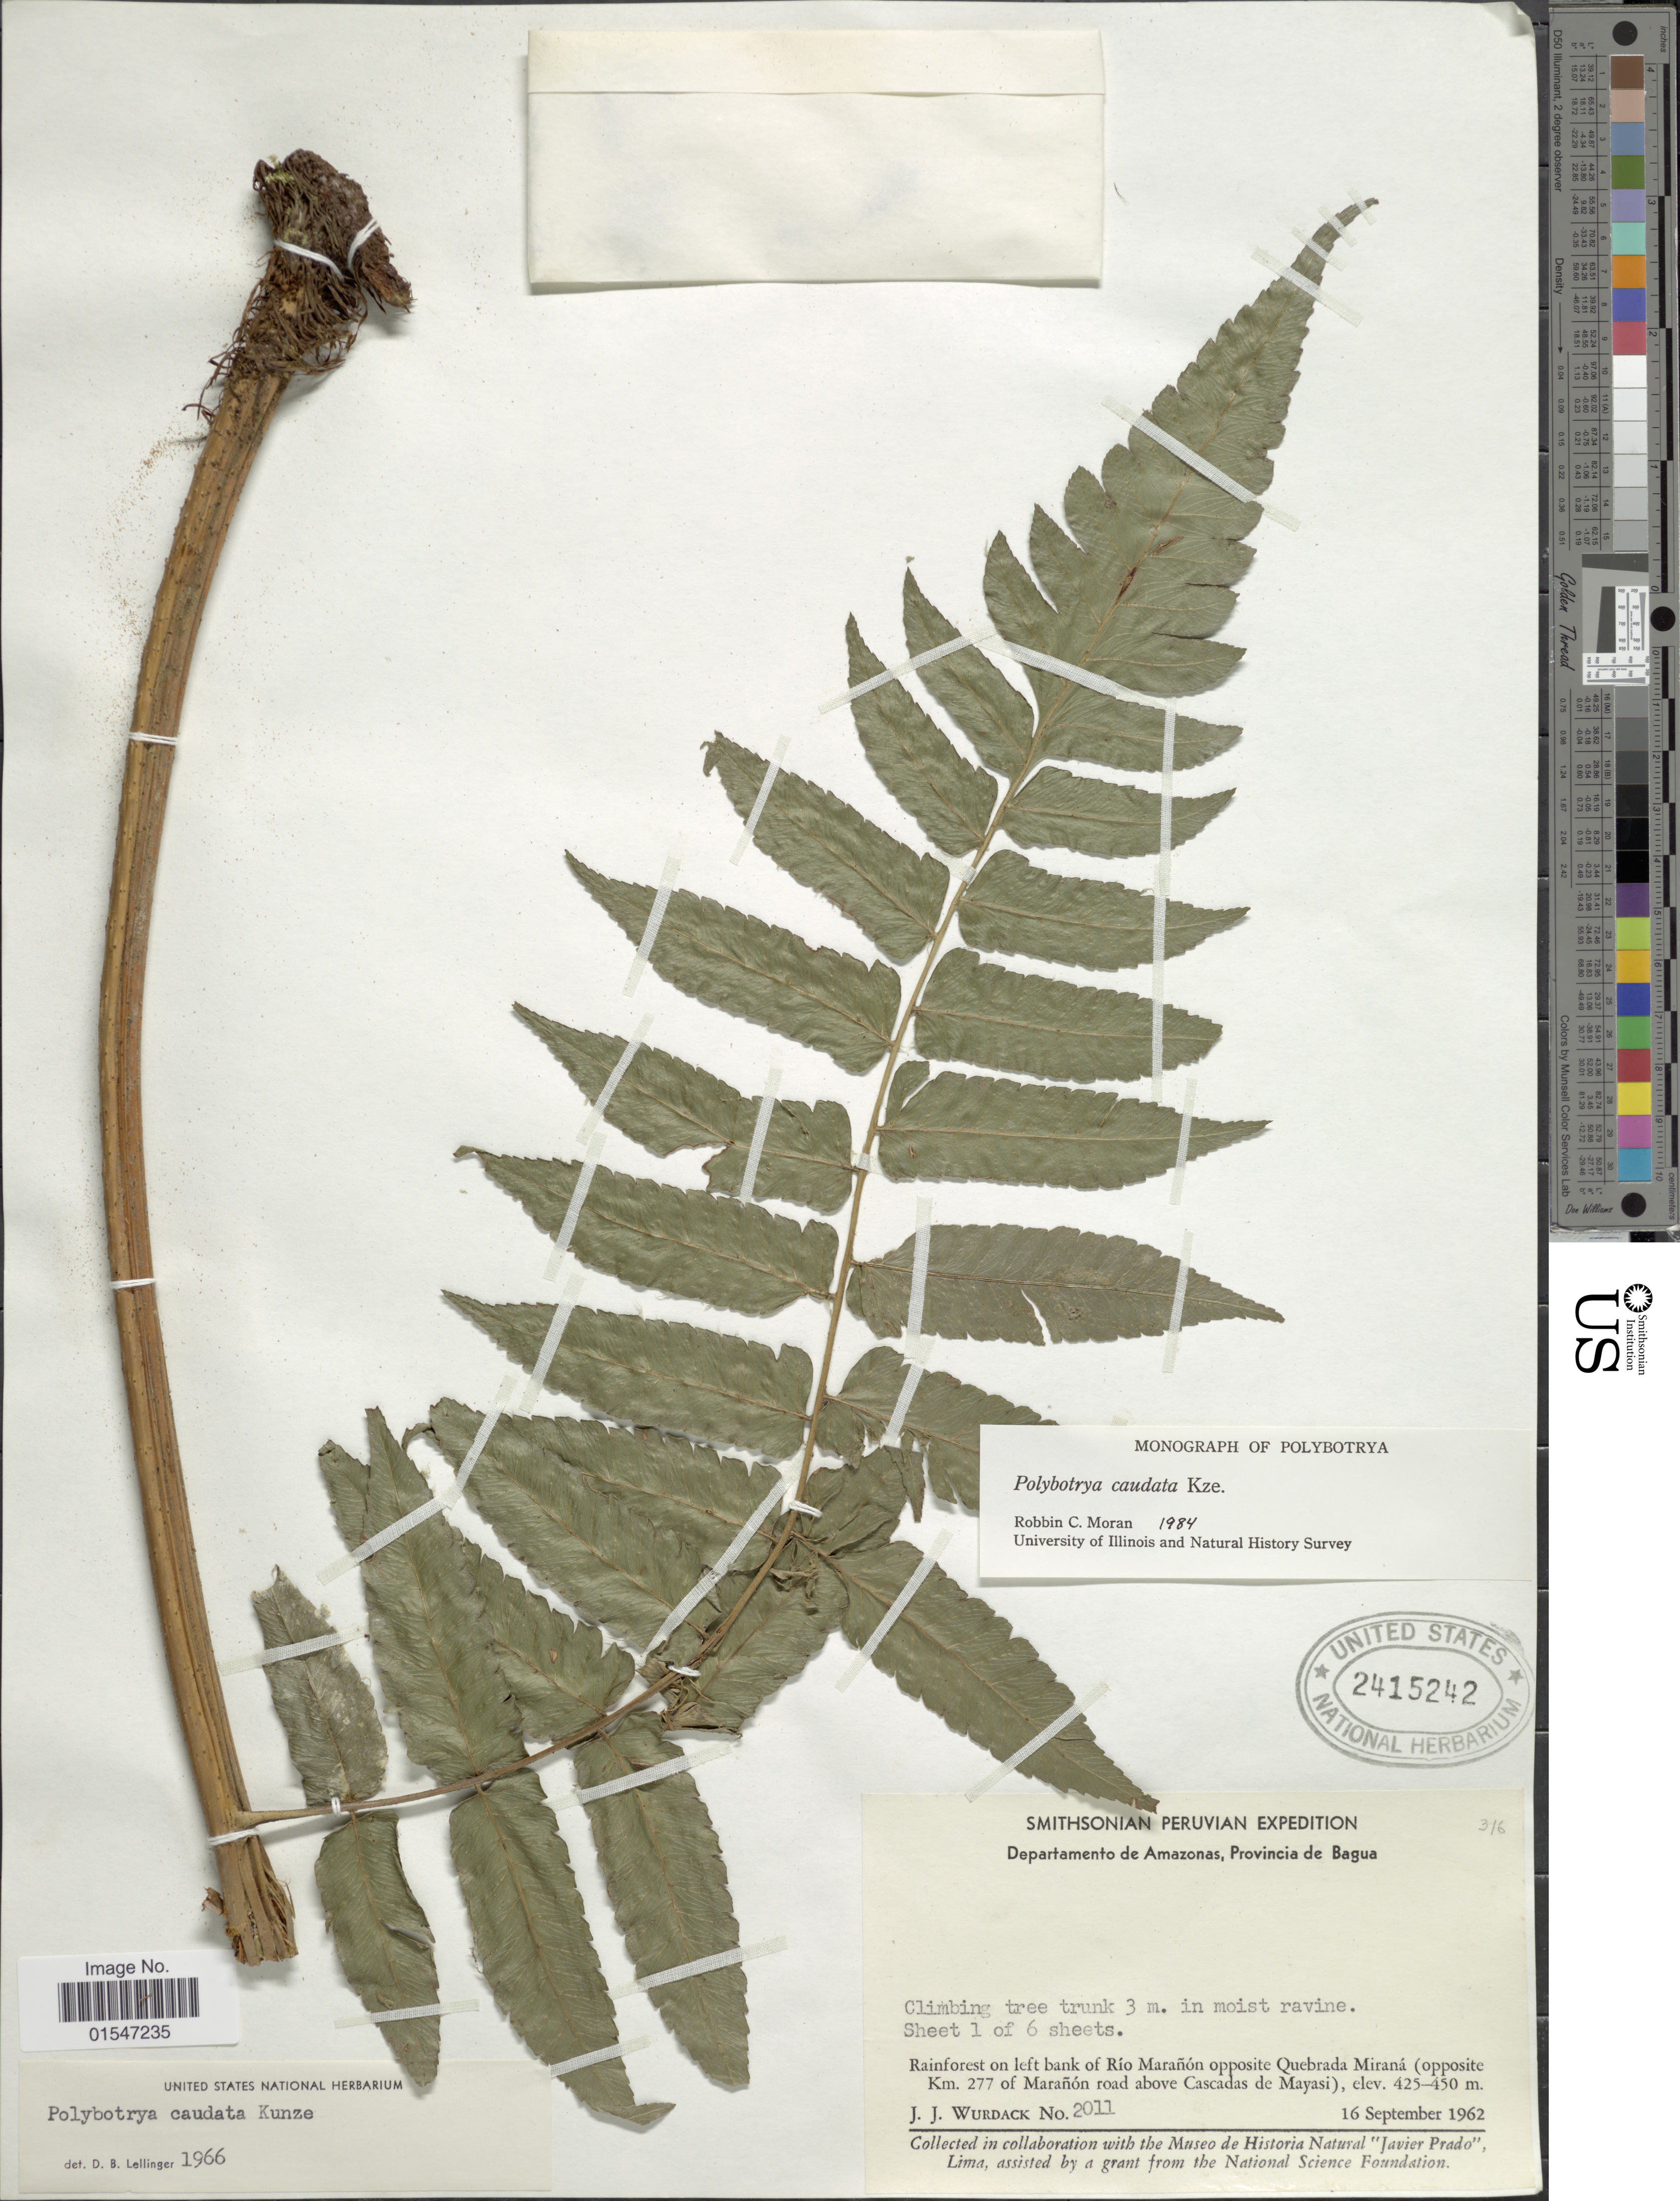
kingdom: Plantae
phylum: Tracheophyta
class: Polypodiopsida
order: Polypodiales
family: Dryopteridaceae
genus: Polybotrya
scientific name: Polybotrya caudata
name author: Kunze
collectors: J. J. Wurdack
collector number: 2011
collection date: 1962-09-16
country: Peru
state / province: Amazonas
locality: Provincia de Bagua, rainforest on lef bank of Río Marañón opposite Quebrada Miraná (opposite km. 277 of Marañón road above Cascadas de Mayasi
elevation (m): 425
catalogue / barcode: US 2415242